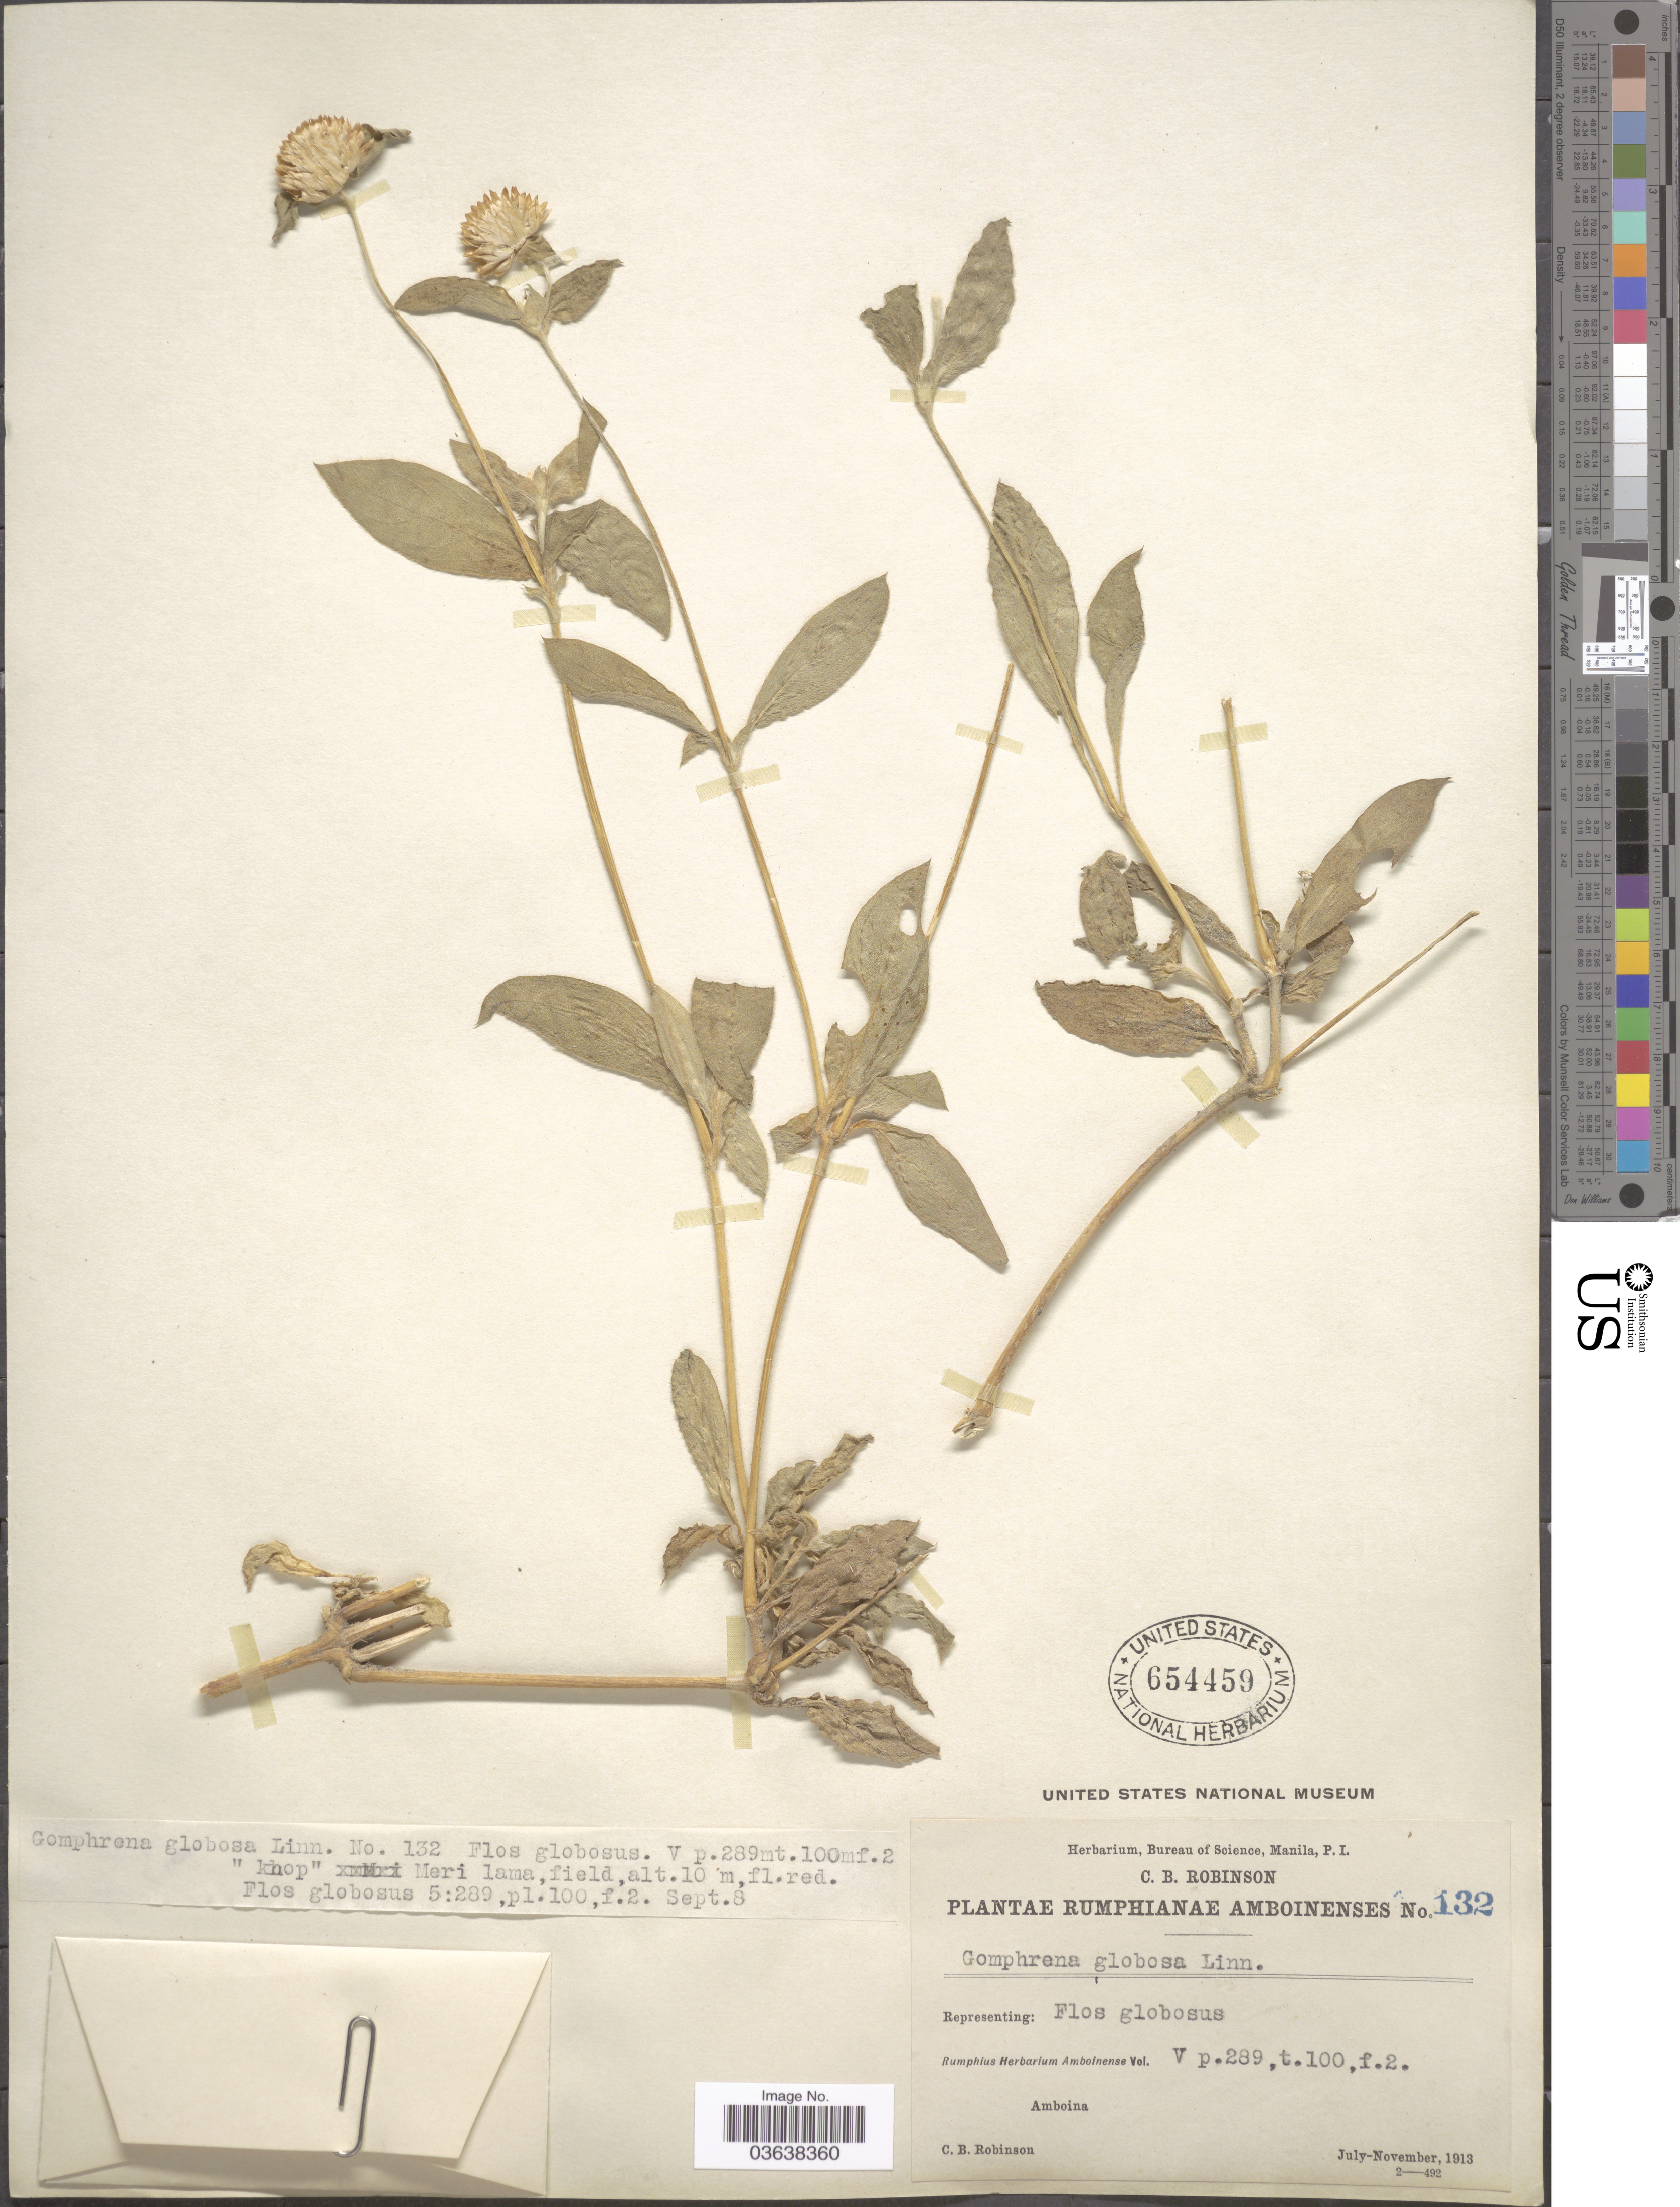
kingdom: Plantae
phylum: Tracheophyta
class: Magnoliopsida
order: Caryophyllales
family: Amaranthaceae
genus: Gomphrena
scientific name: Gomphrena globosa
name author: L.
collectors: C. Robinson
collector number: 132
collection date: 1913-09-08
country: Indonesia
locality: Amboina. Meri lama [unsure placement], field.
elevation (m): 10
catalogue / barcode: US 654459